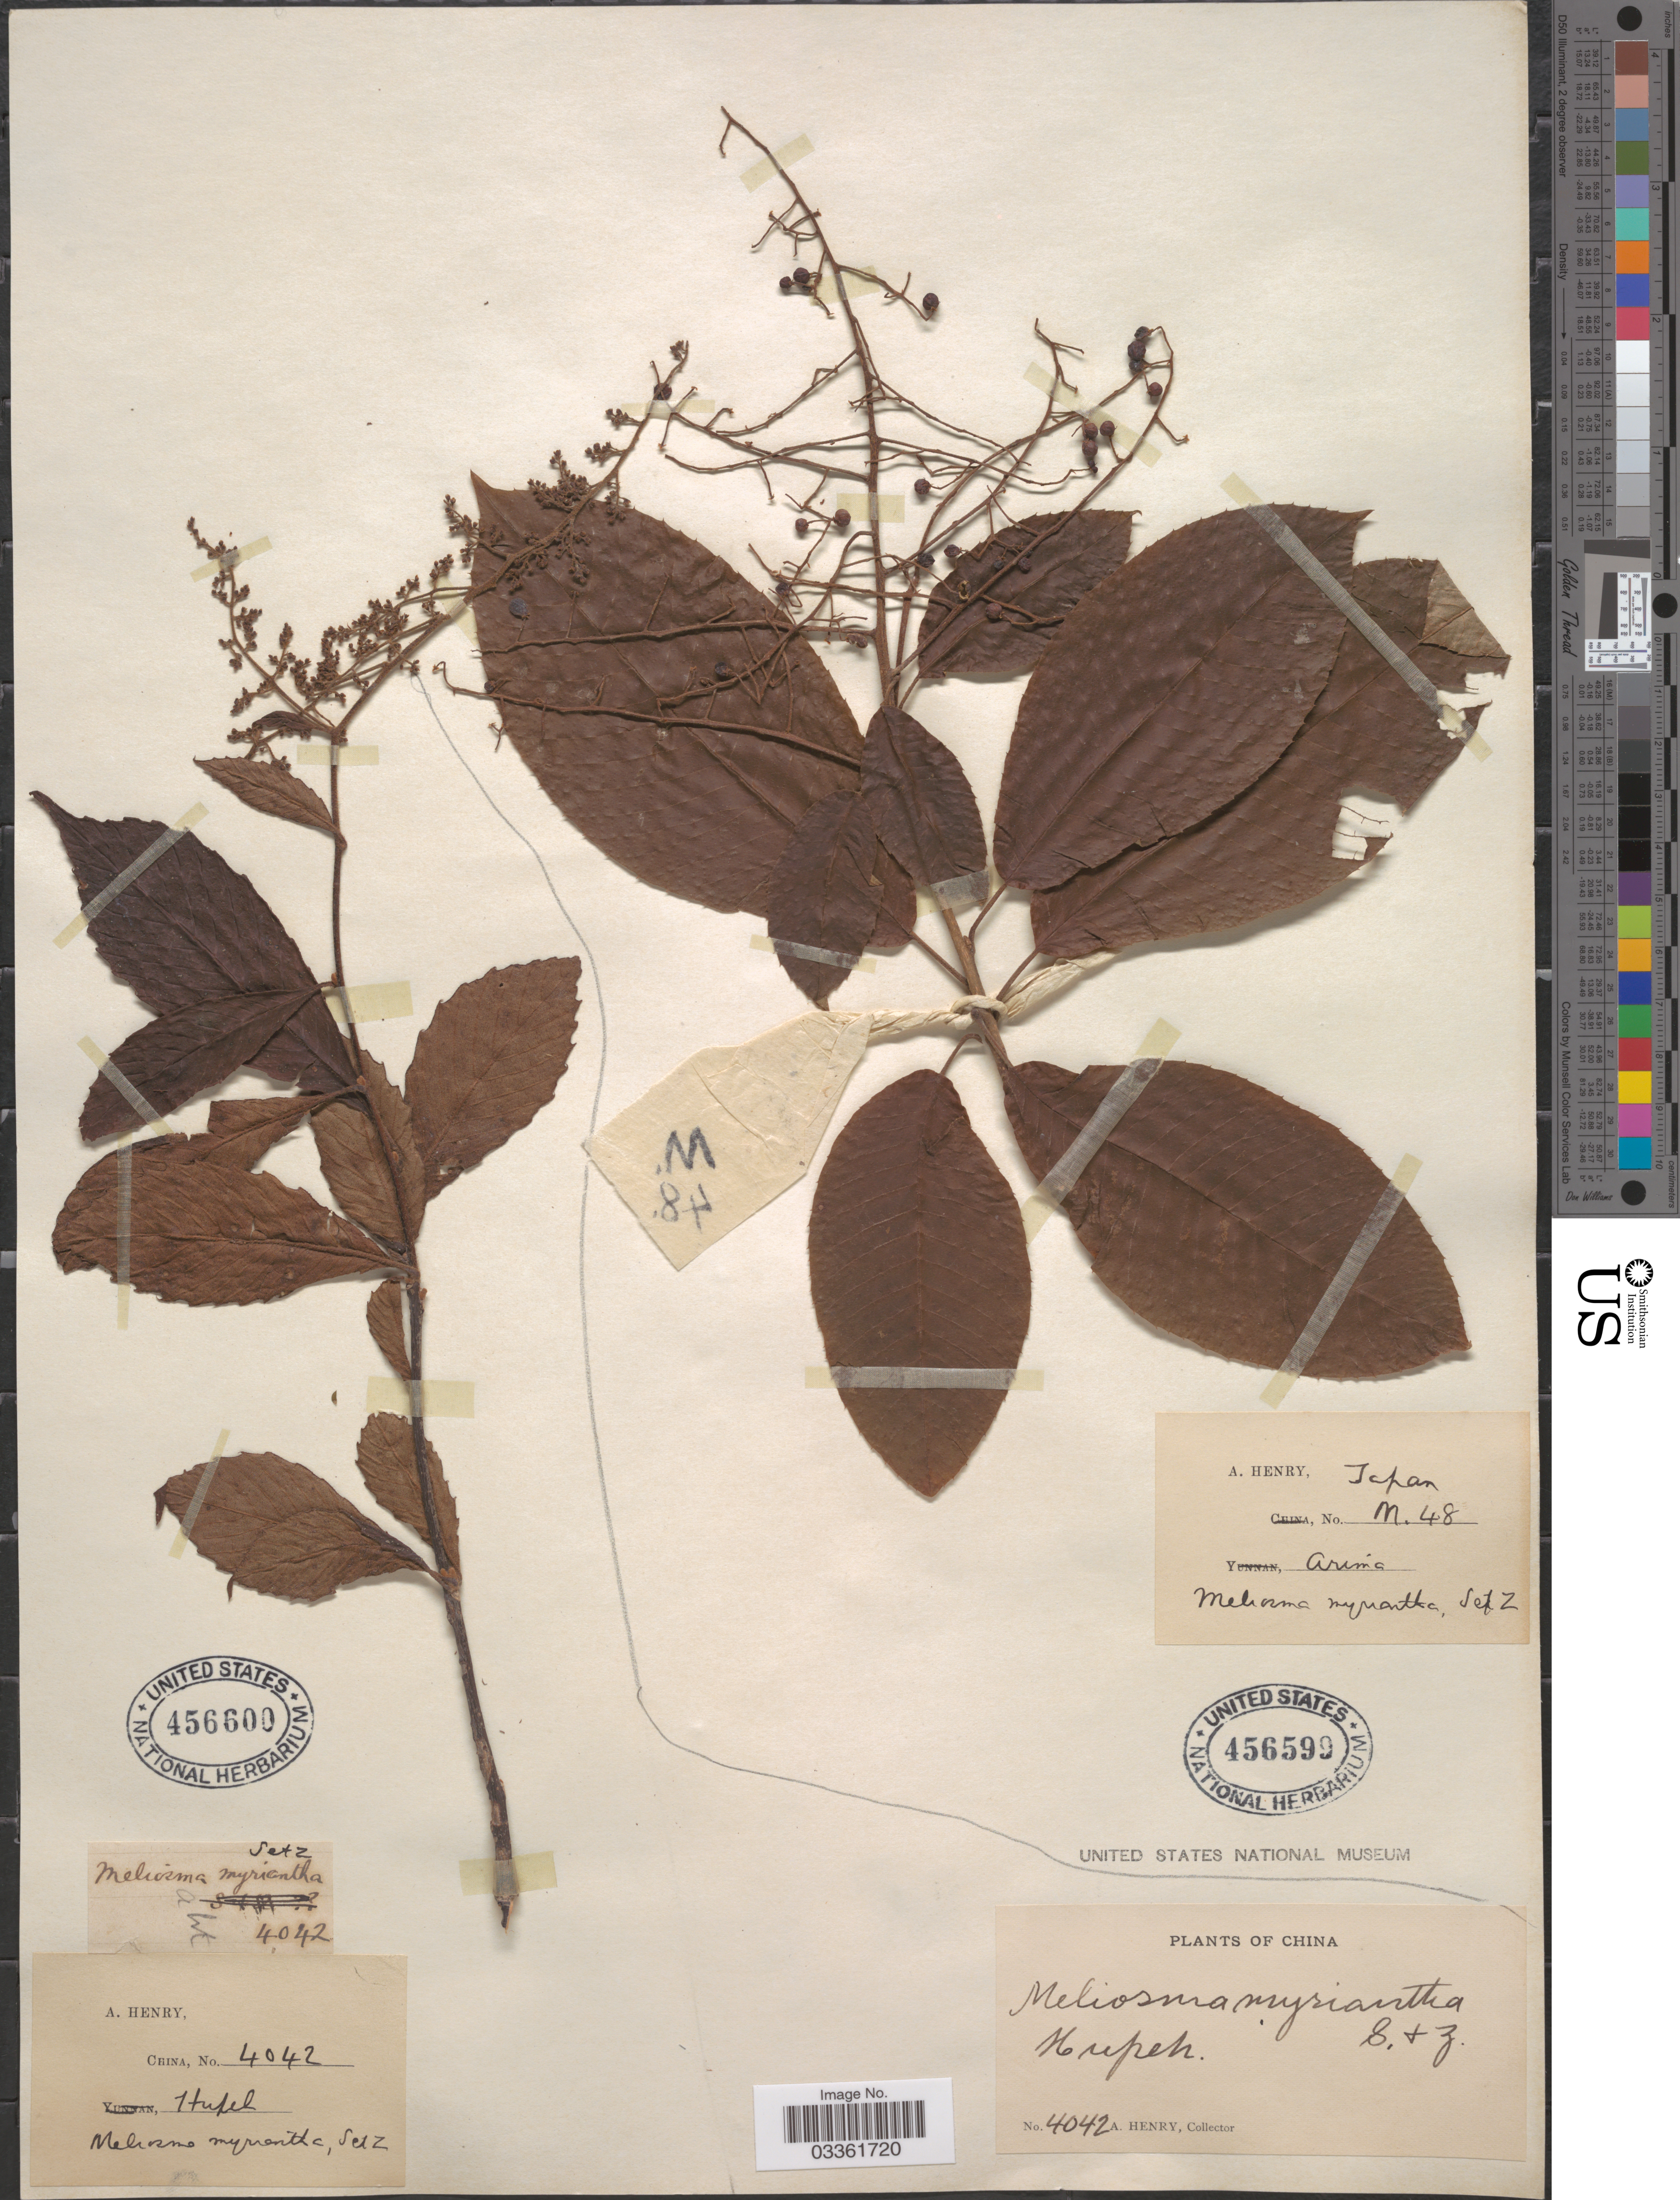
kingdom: Plantae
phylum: Tracheophyta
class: Magnoliopsida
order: Proteales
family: Sabiaceae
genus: Meliosma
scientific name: Meliosma myriantha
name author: Siebold & Zucc.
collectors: A. Henry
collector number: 48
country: Japan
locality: Arima.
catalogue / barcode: US 456599